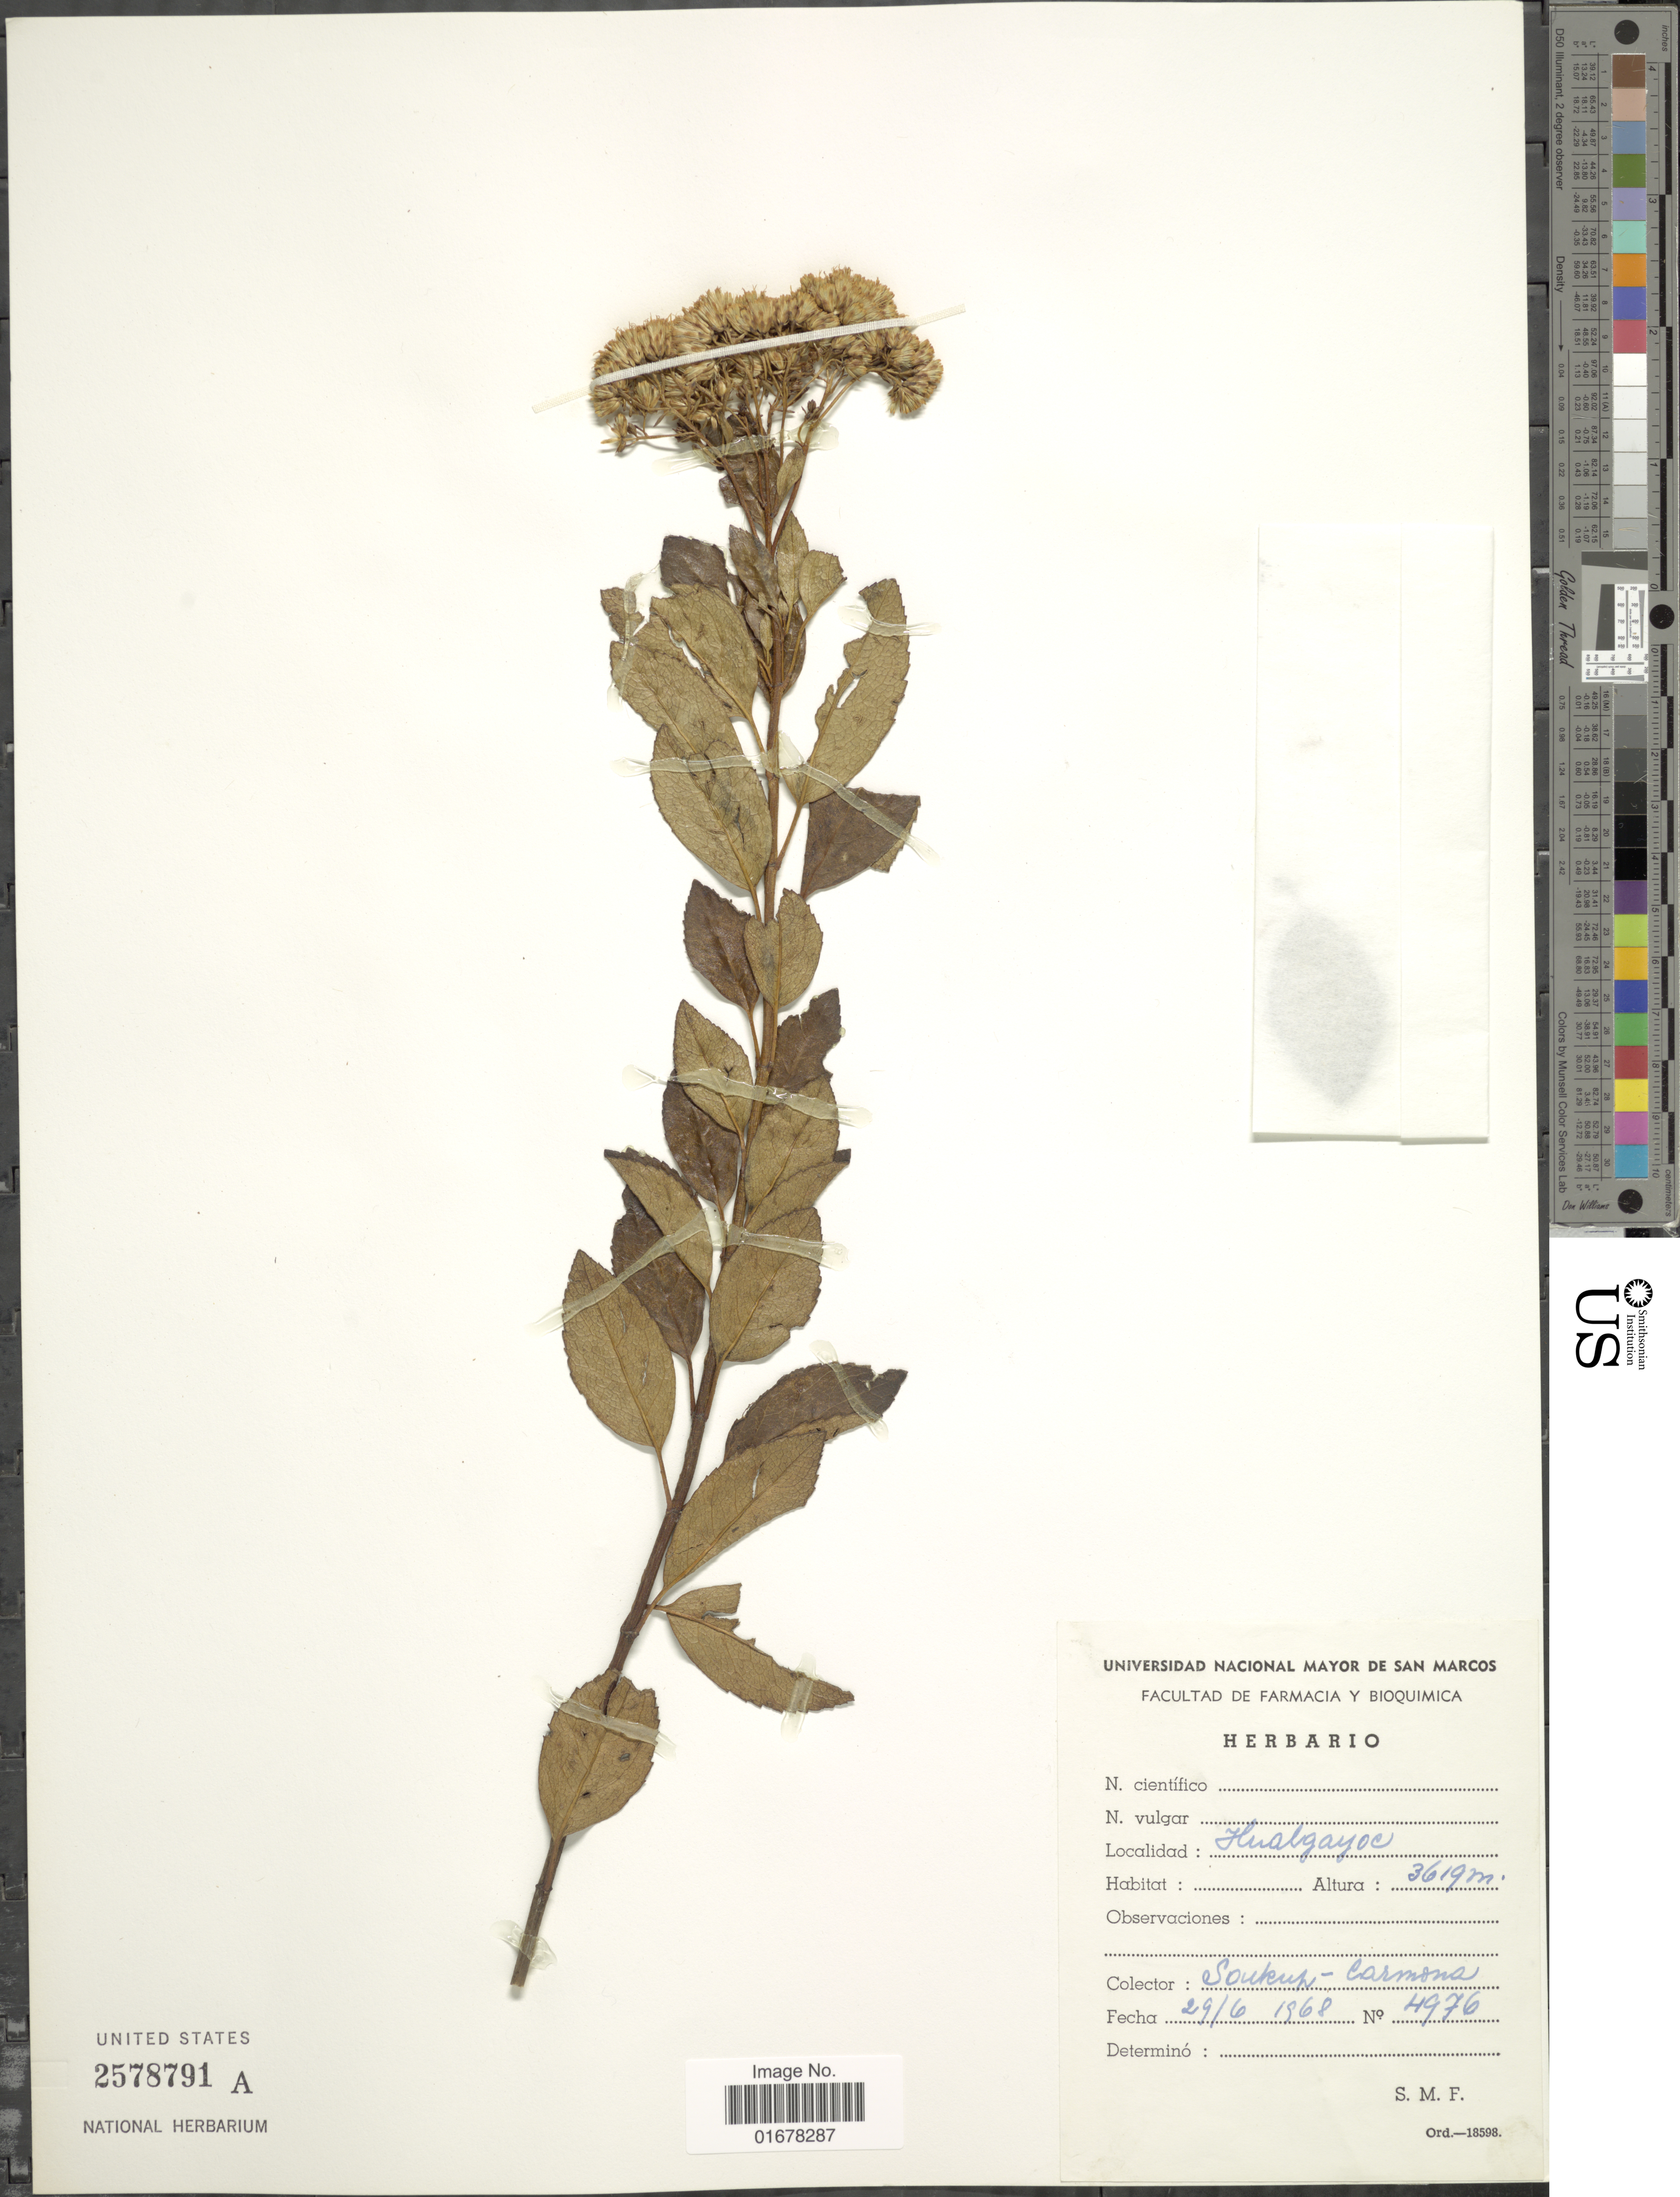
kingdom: Plantae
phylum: Tracheophyta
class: Magnoliopsida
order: Asterales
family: Asteraceae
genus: Ageratina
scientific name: Ageratina exserto-venosa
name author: (Klatt) R.M. King & H. Rob.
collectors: -- Soukup & Carmona, --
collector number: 4976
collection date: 1968-06-29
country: Peru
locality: Hualgayoc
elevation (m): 3619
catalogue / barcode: US 2578791A